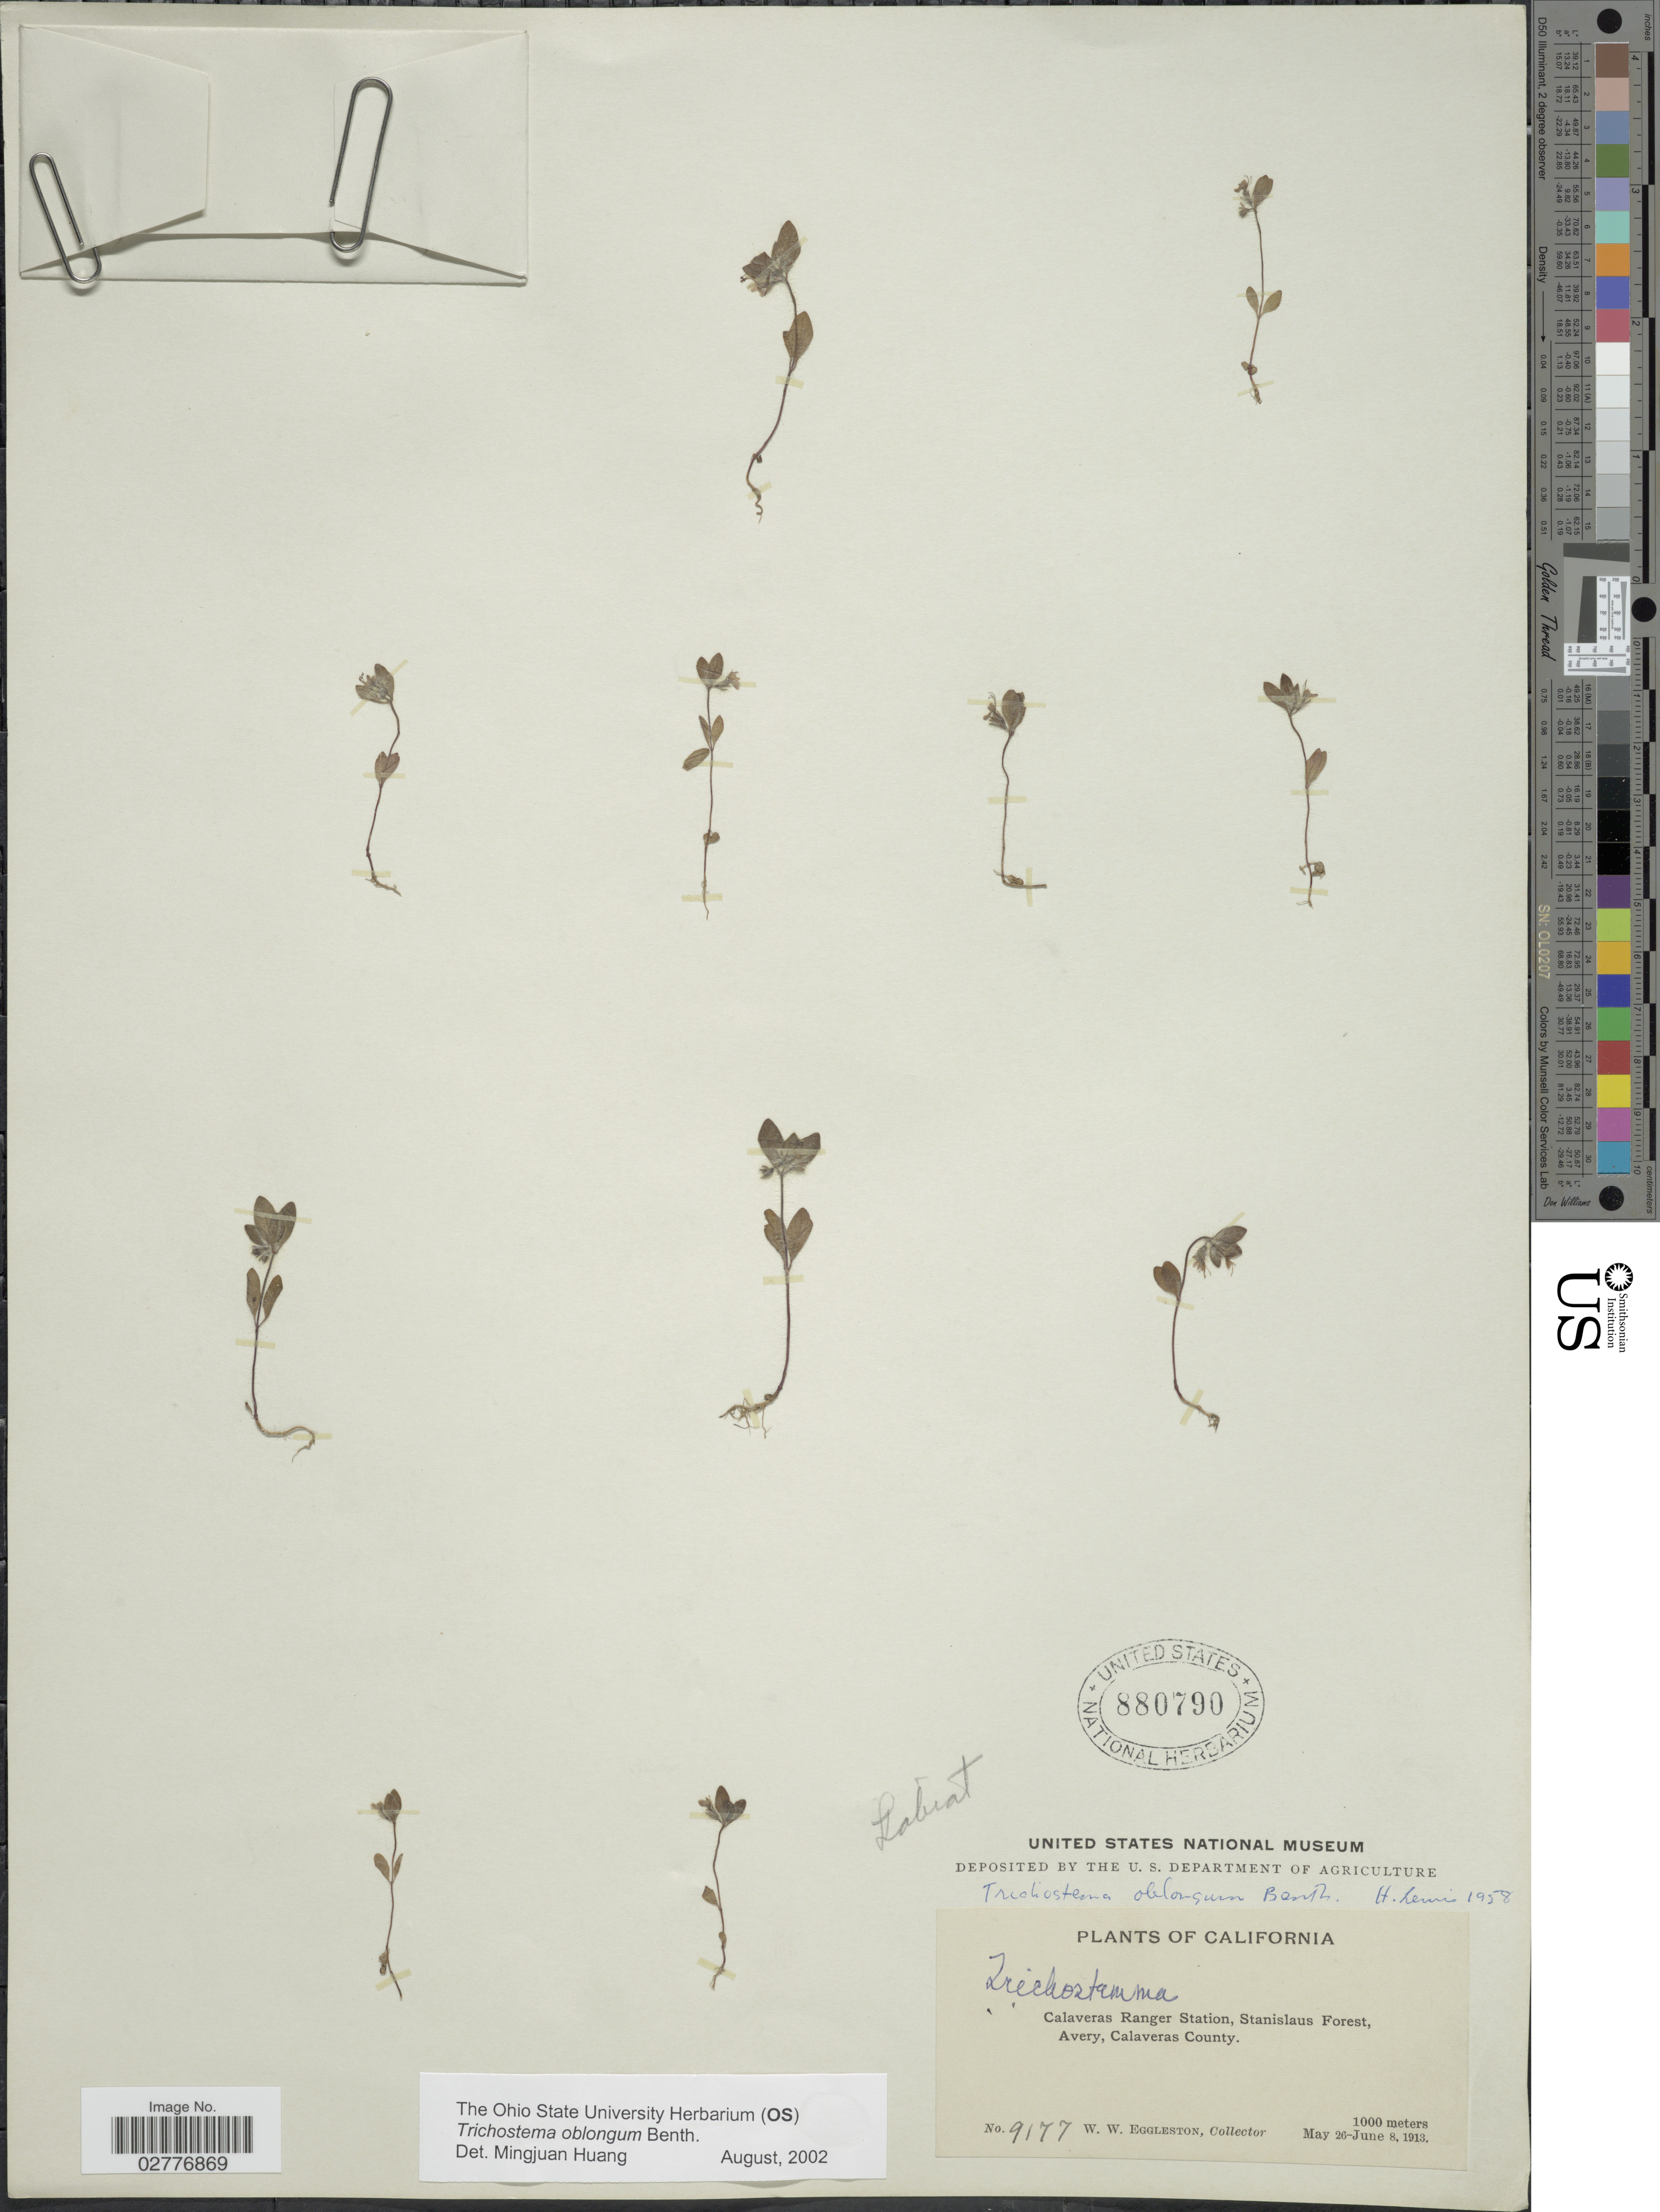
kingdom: Plantae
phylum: Tracheophyta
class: Magnoliopsida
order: Lamiales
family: Lamiaceae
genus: Trichostema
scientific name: Trichostema oblongum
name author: Benth.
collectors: W. W. Eggleston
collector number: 9177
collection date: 1913-05-26/1913-06-08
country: United States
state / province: California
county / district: Calaveras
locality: Calaveras Ranger Station, Stanislaus Forest, Avery, Calaveras County.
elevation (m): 1000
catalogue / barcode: US 880790